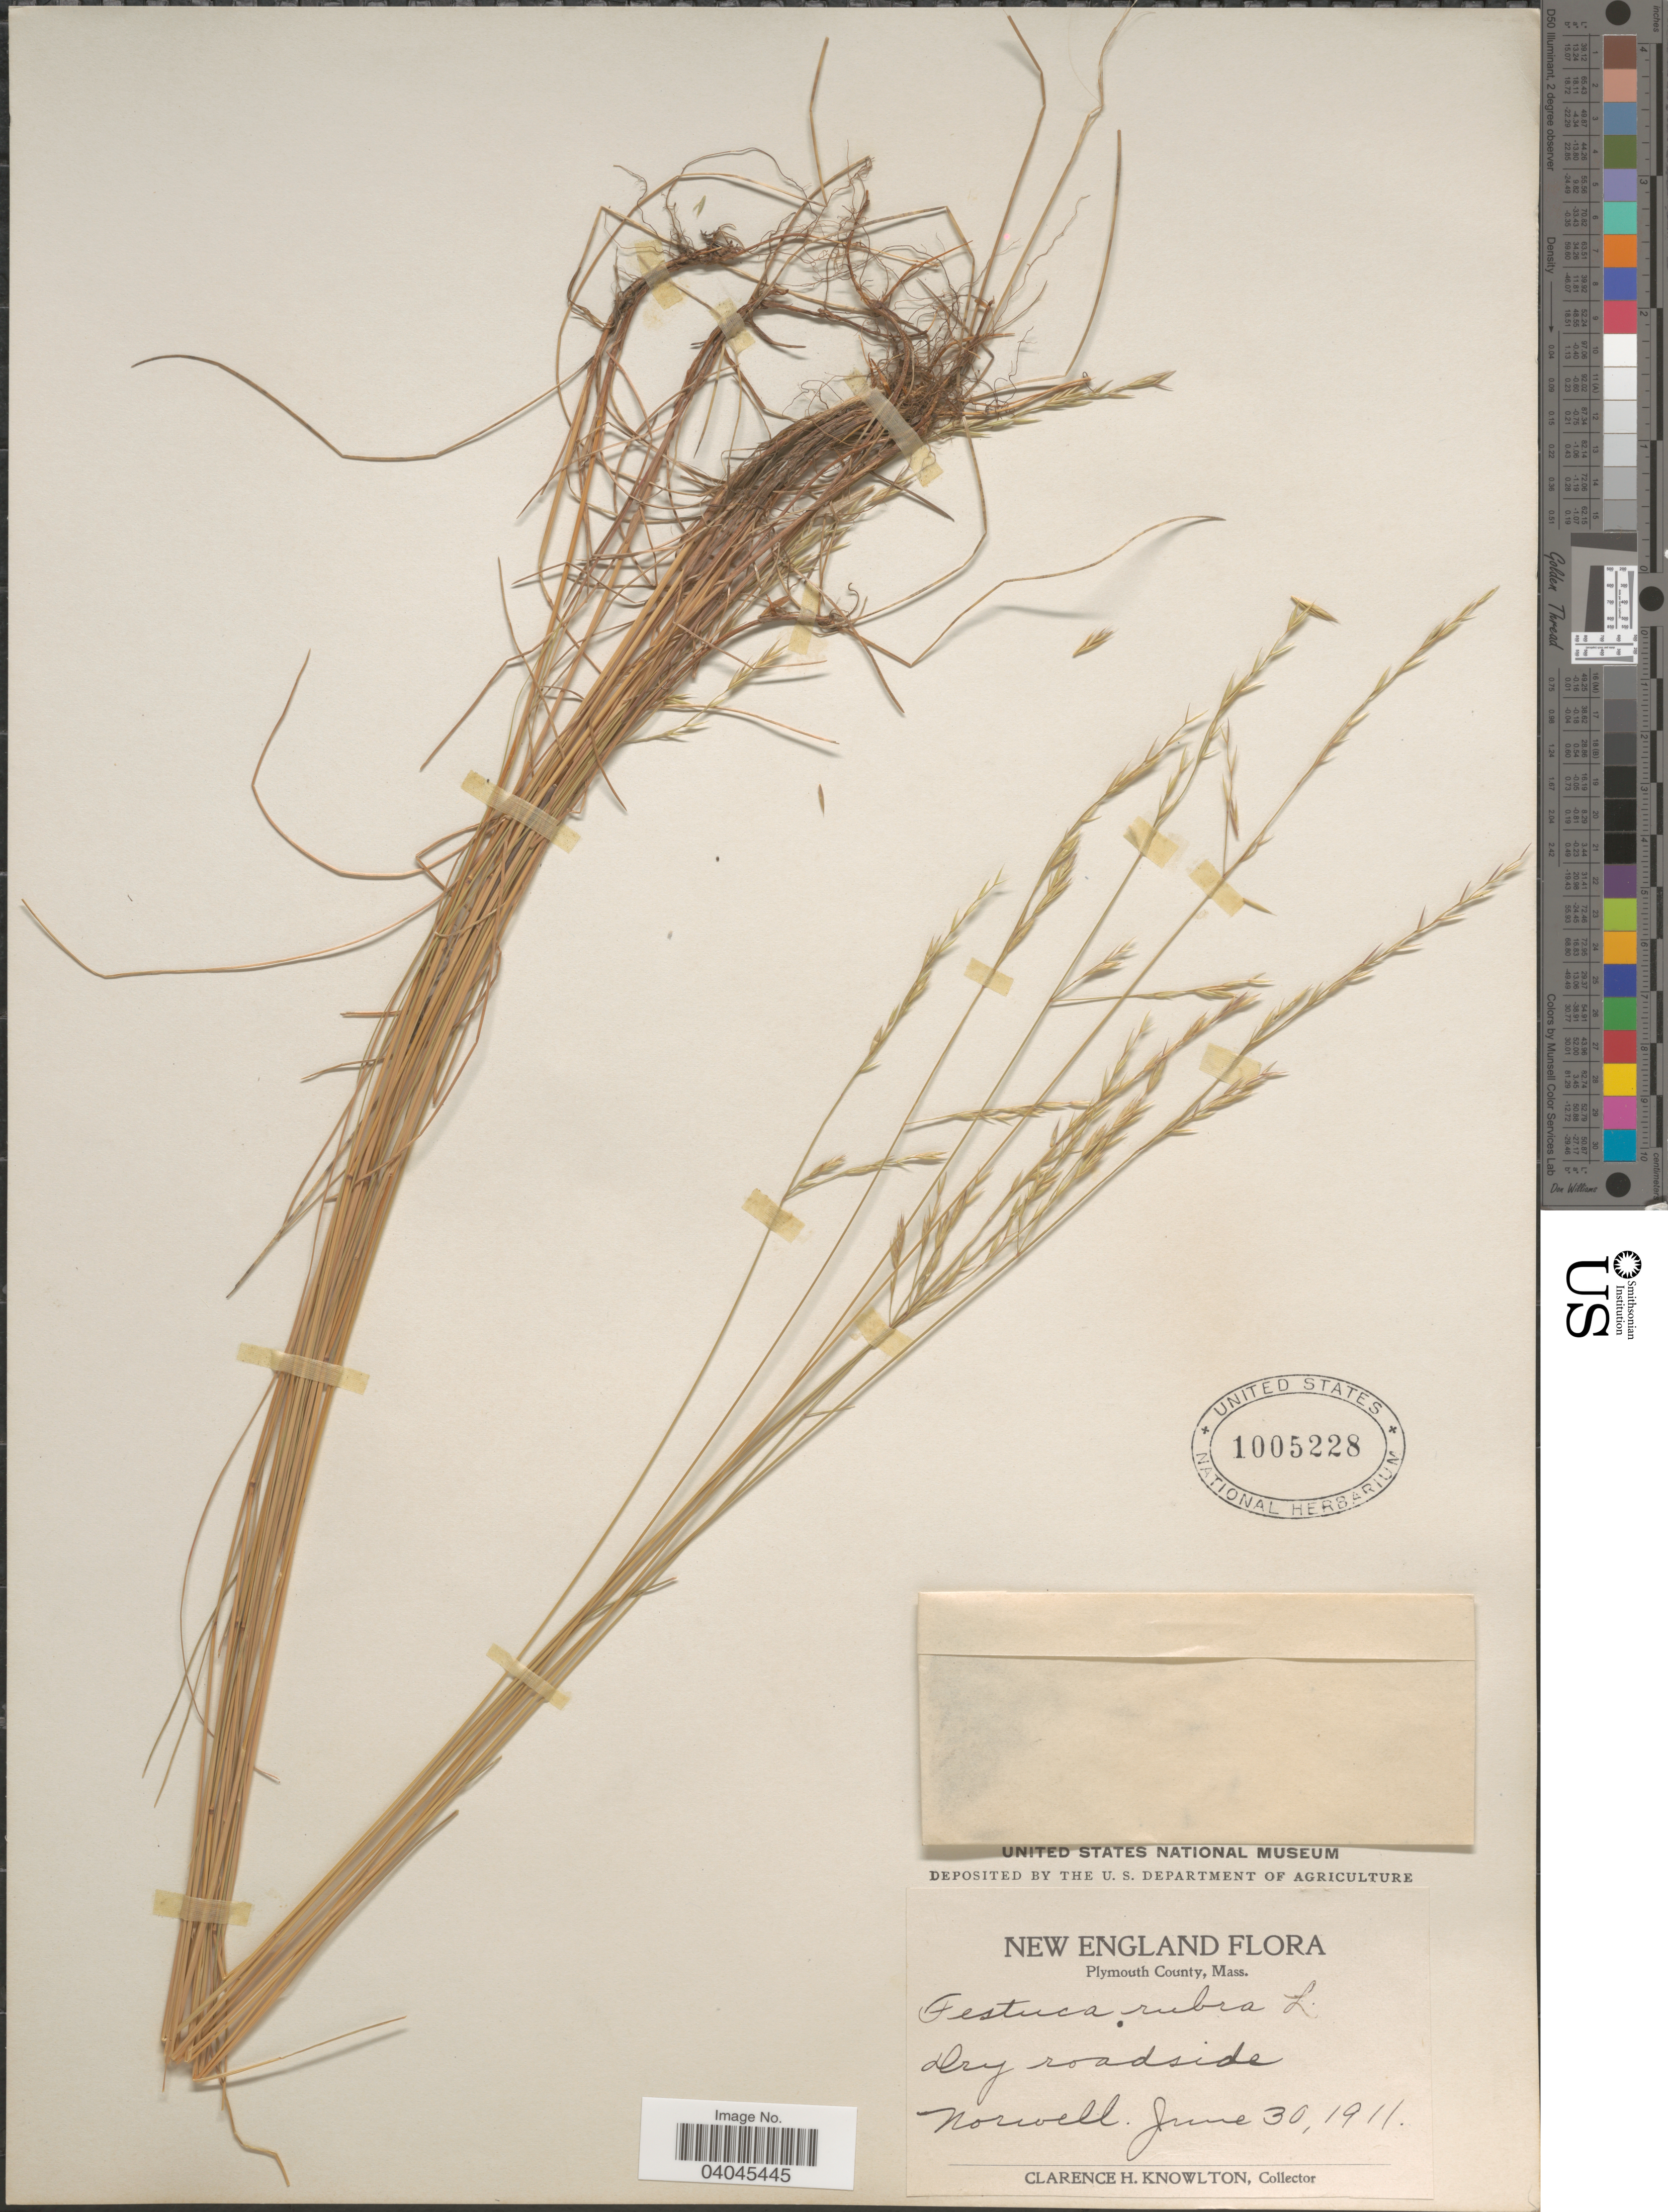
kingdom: Plantae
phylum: Tracheophyta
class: Liliopsida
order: Poales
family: Poaceae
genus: Festuca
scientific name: Festuca rubra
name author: L.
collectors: C. H. Knowlton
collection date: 1911-06-30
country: United States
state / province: Massachusetts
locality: New England. Plymouth County. Norwell.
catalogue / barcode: US 1005228